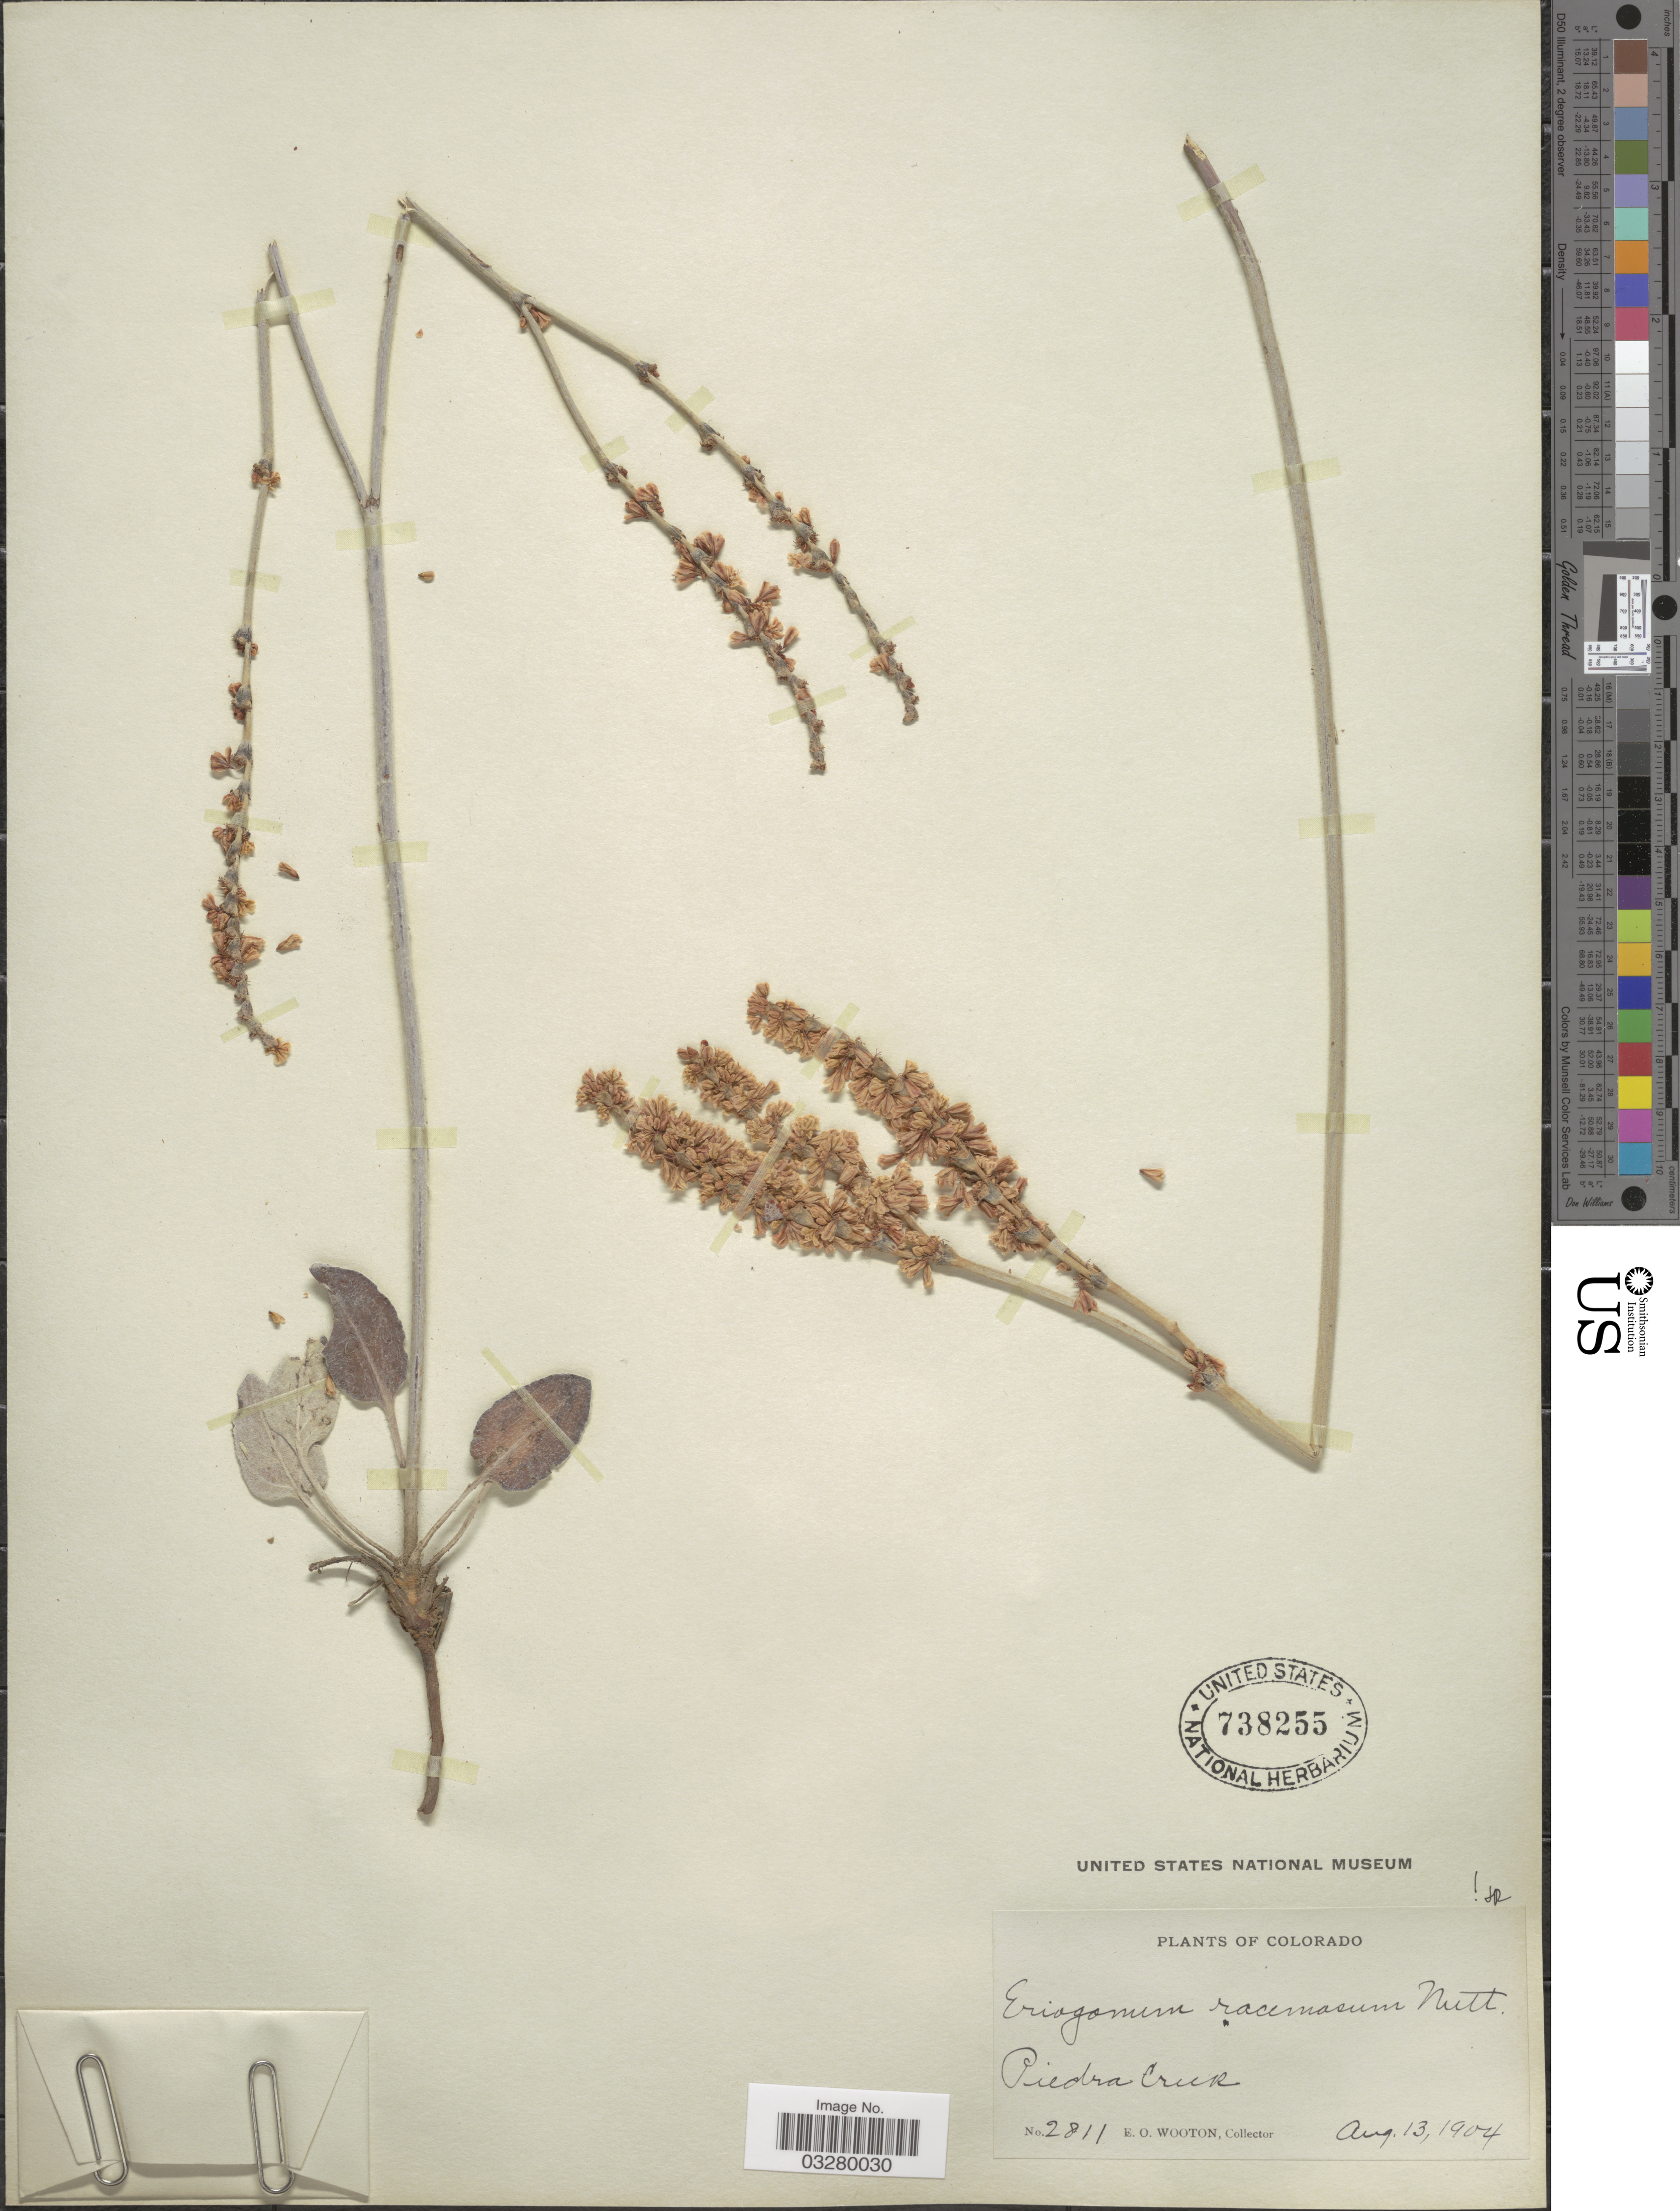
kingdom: Plantae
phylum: Tracheophyta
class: Magnoliopsida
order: Caryophyllales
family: Polygonaceae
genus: Eriogonum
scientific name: Eriogonum racemosum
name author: Nutt.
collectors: E. O. Wooton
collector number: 2811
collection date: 1904-08-13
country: United States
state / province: Colorado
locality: Piedra Creek.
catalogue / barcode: US 738255